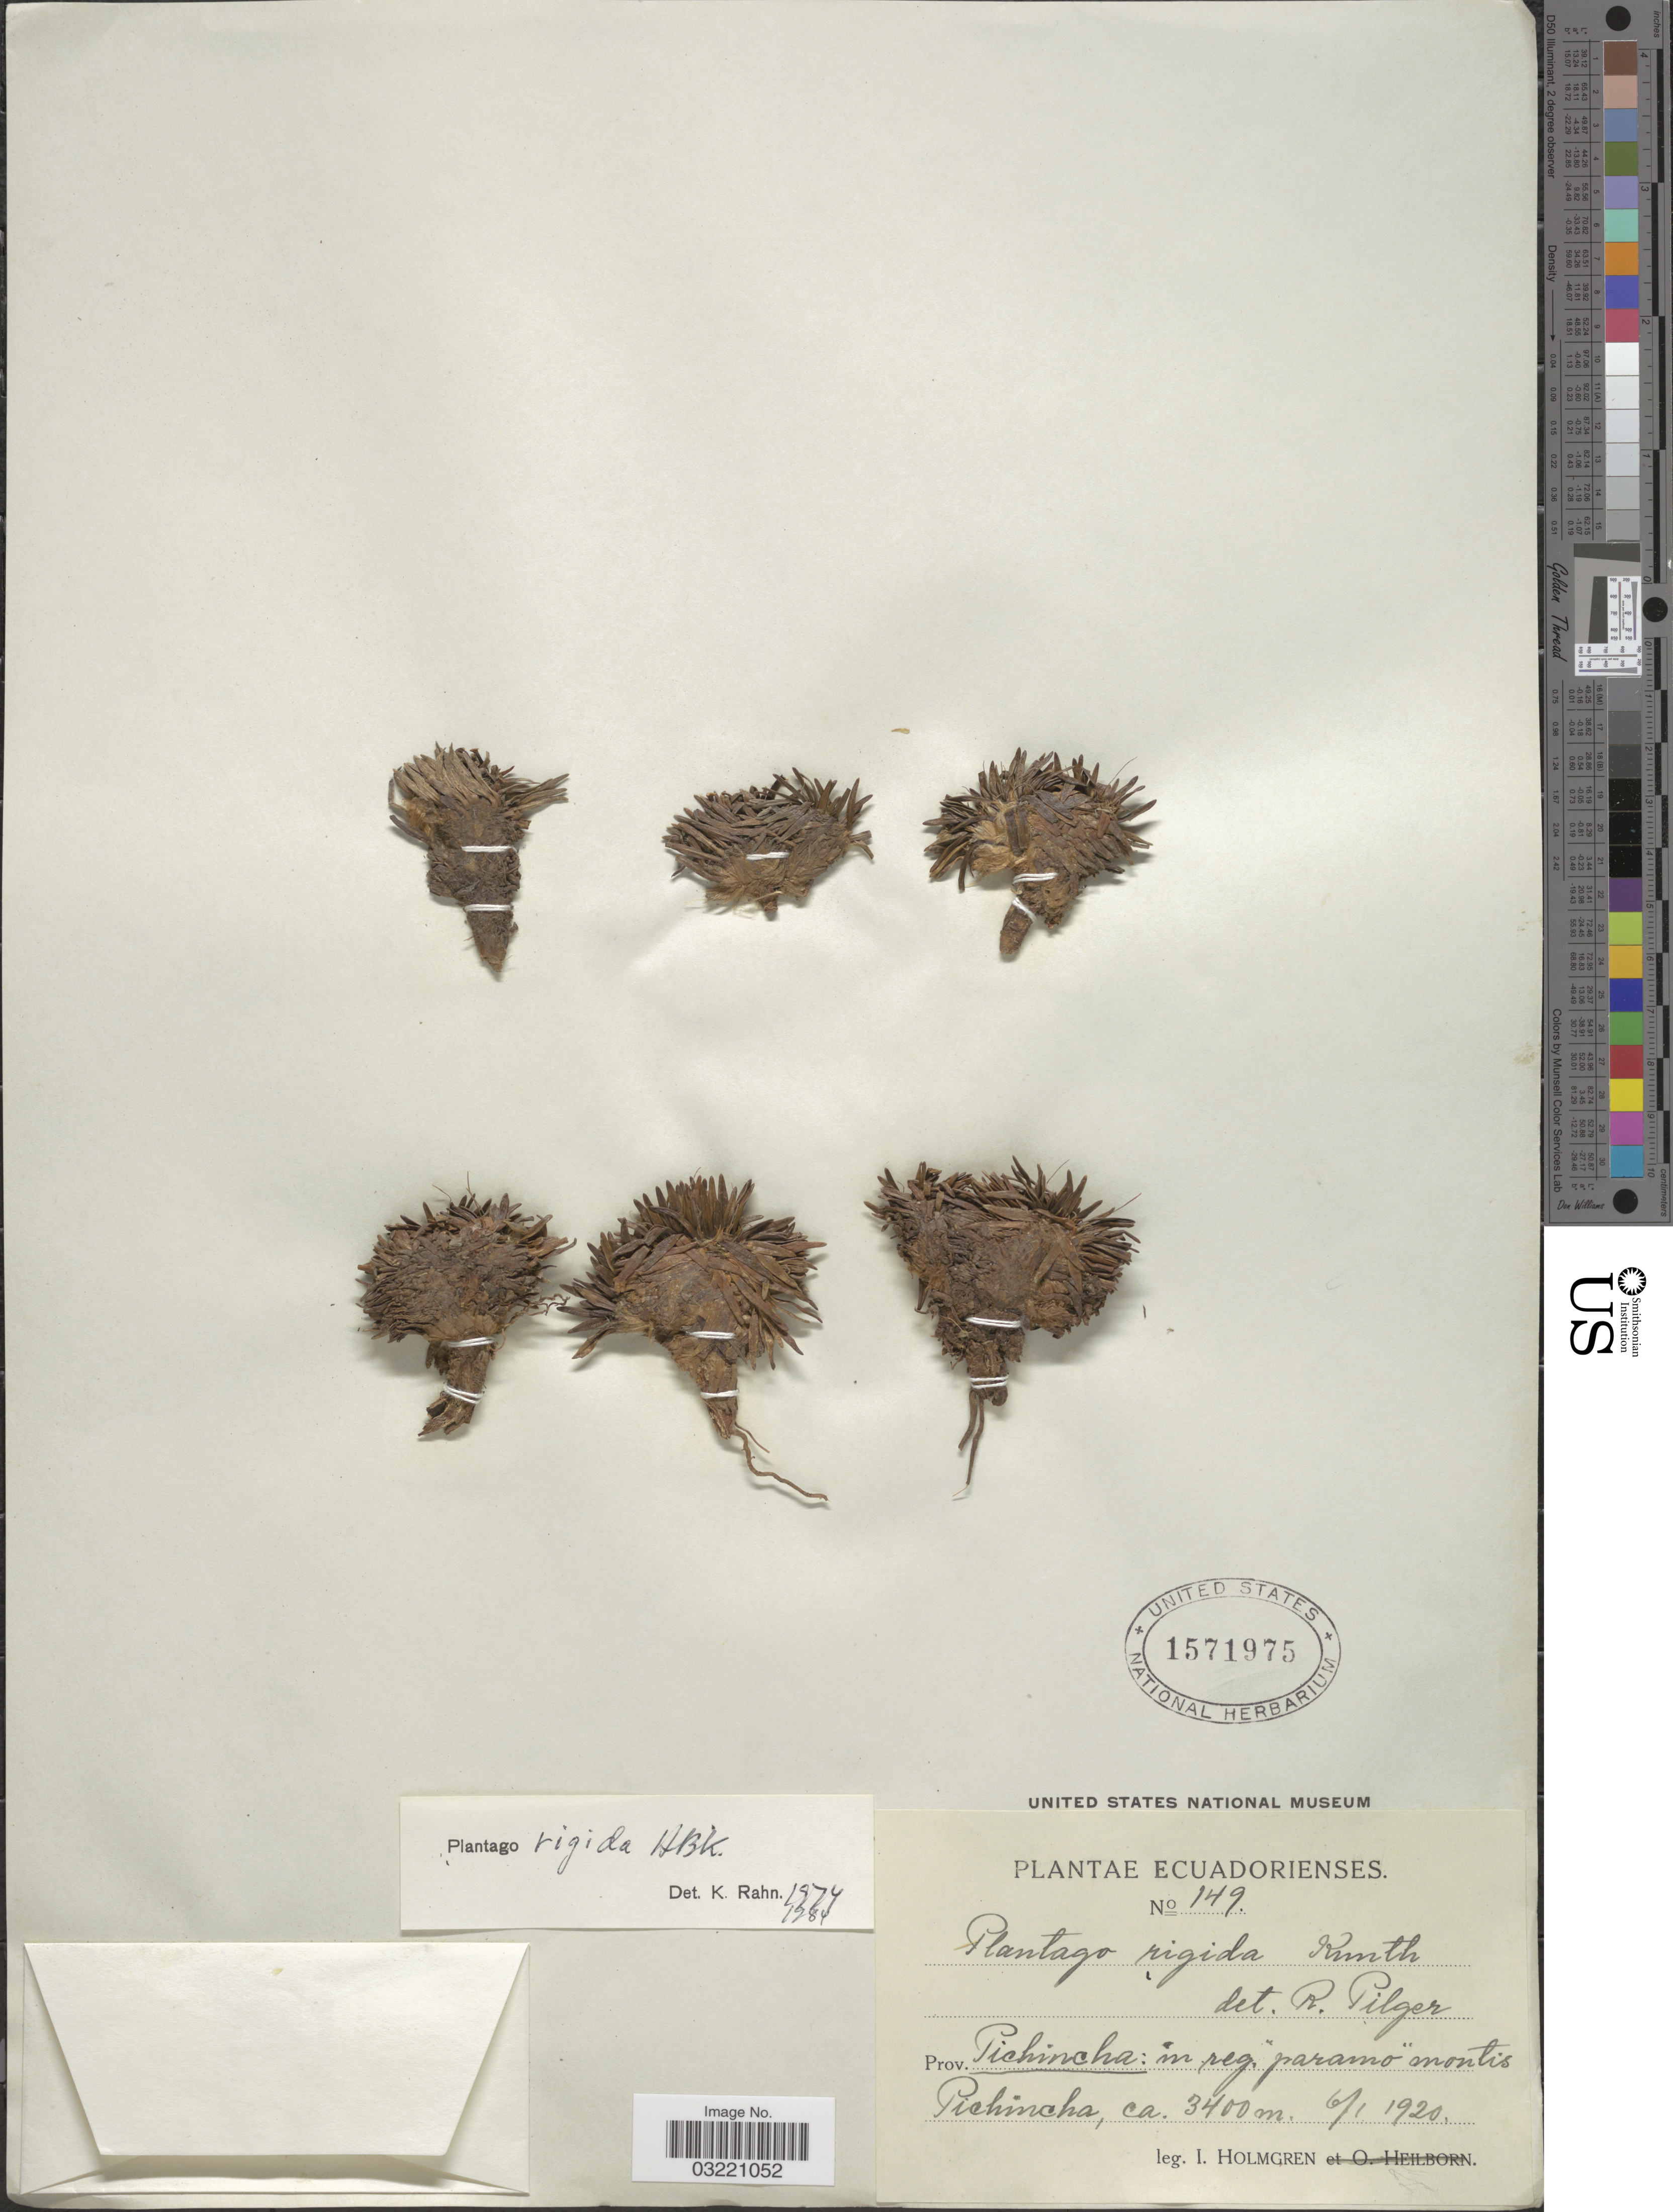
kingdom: Plantae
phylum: Tracheophyta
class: Magnoliopsida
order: Lamiales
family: Plantaginaceae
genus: Plantago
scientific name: Plantago rigida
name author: Kunth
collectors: I. Holmgren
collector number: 149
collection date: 1920-01-06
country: Ecuador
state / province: Pichincha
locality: In reg. "paramo" montis Pichincha.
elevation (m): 3400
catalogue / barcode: US 1571975